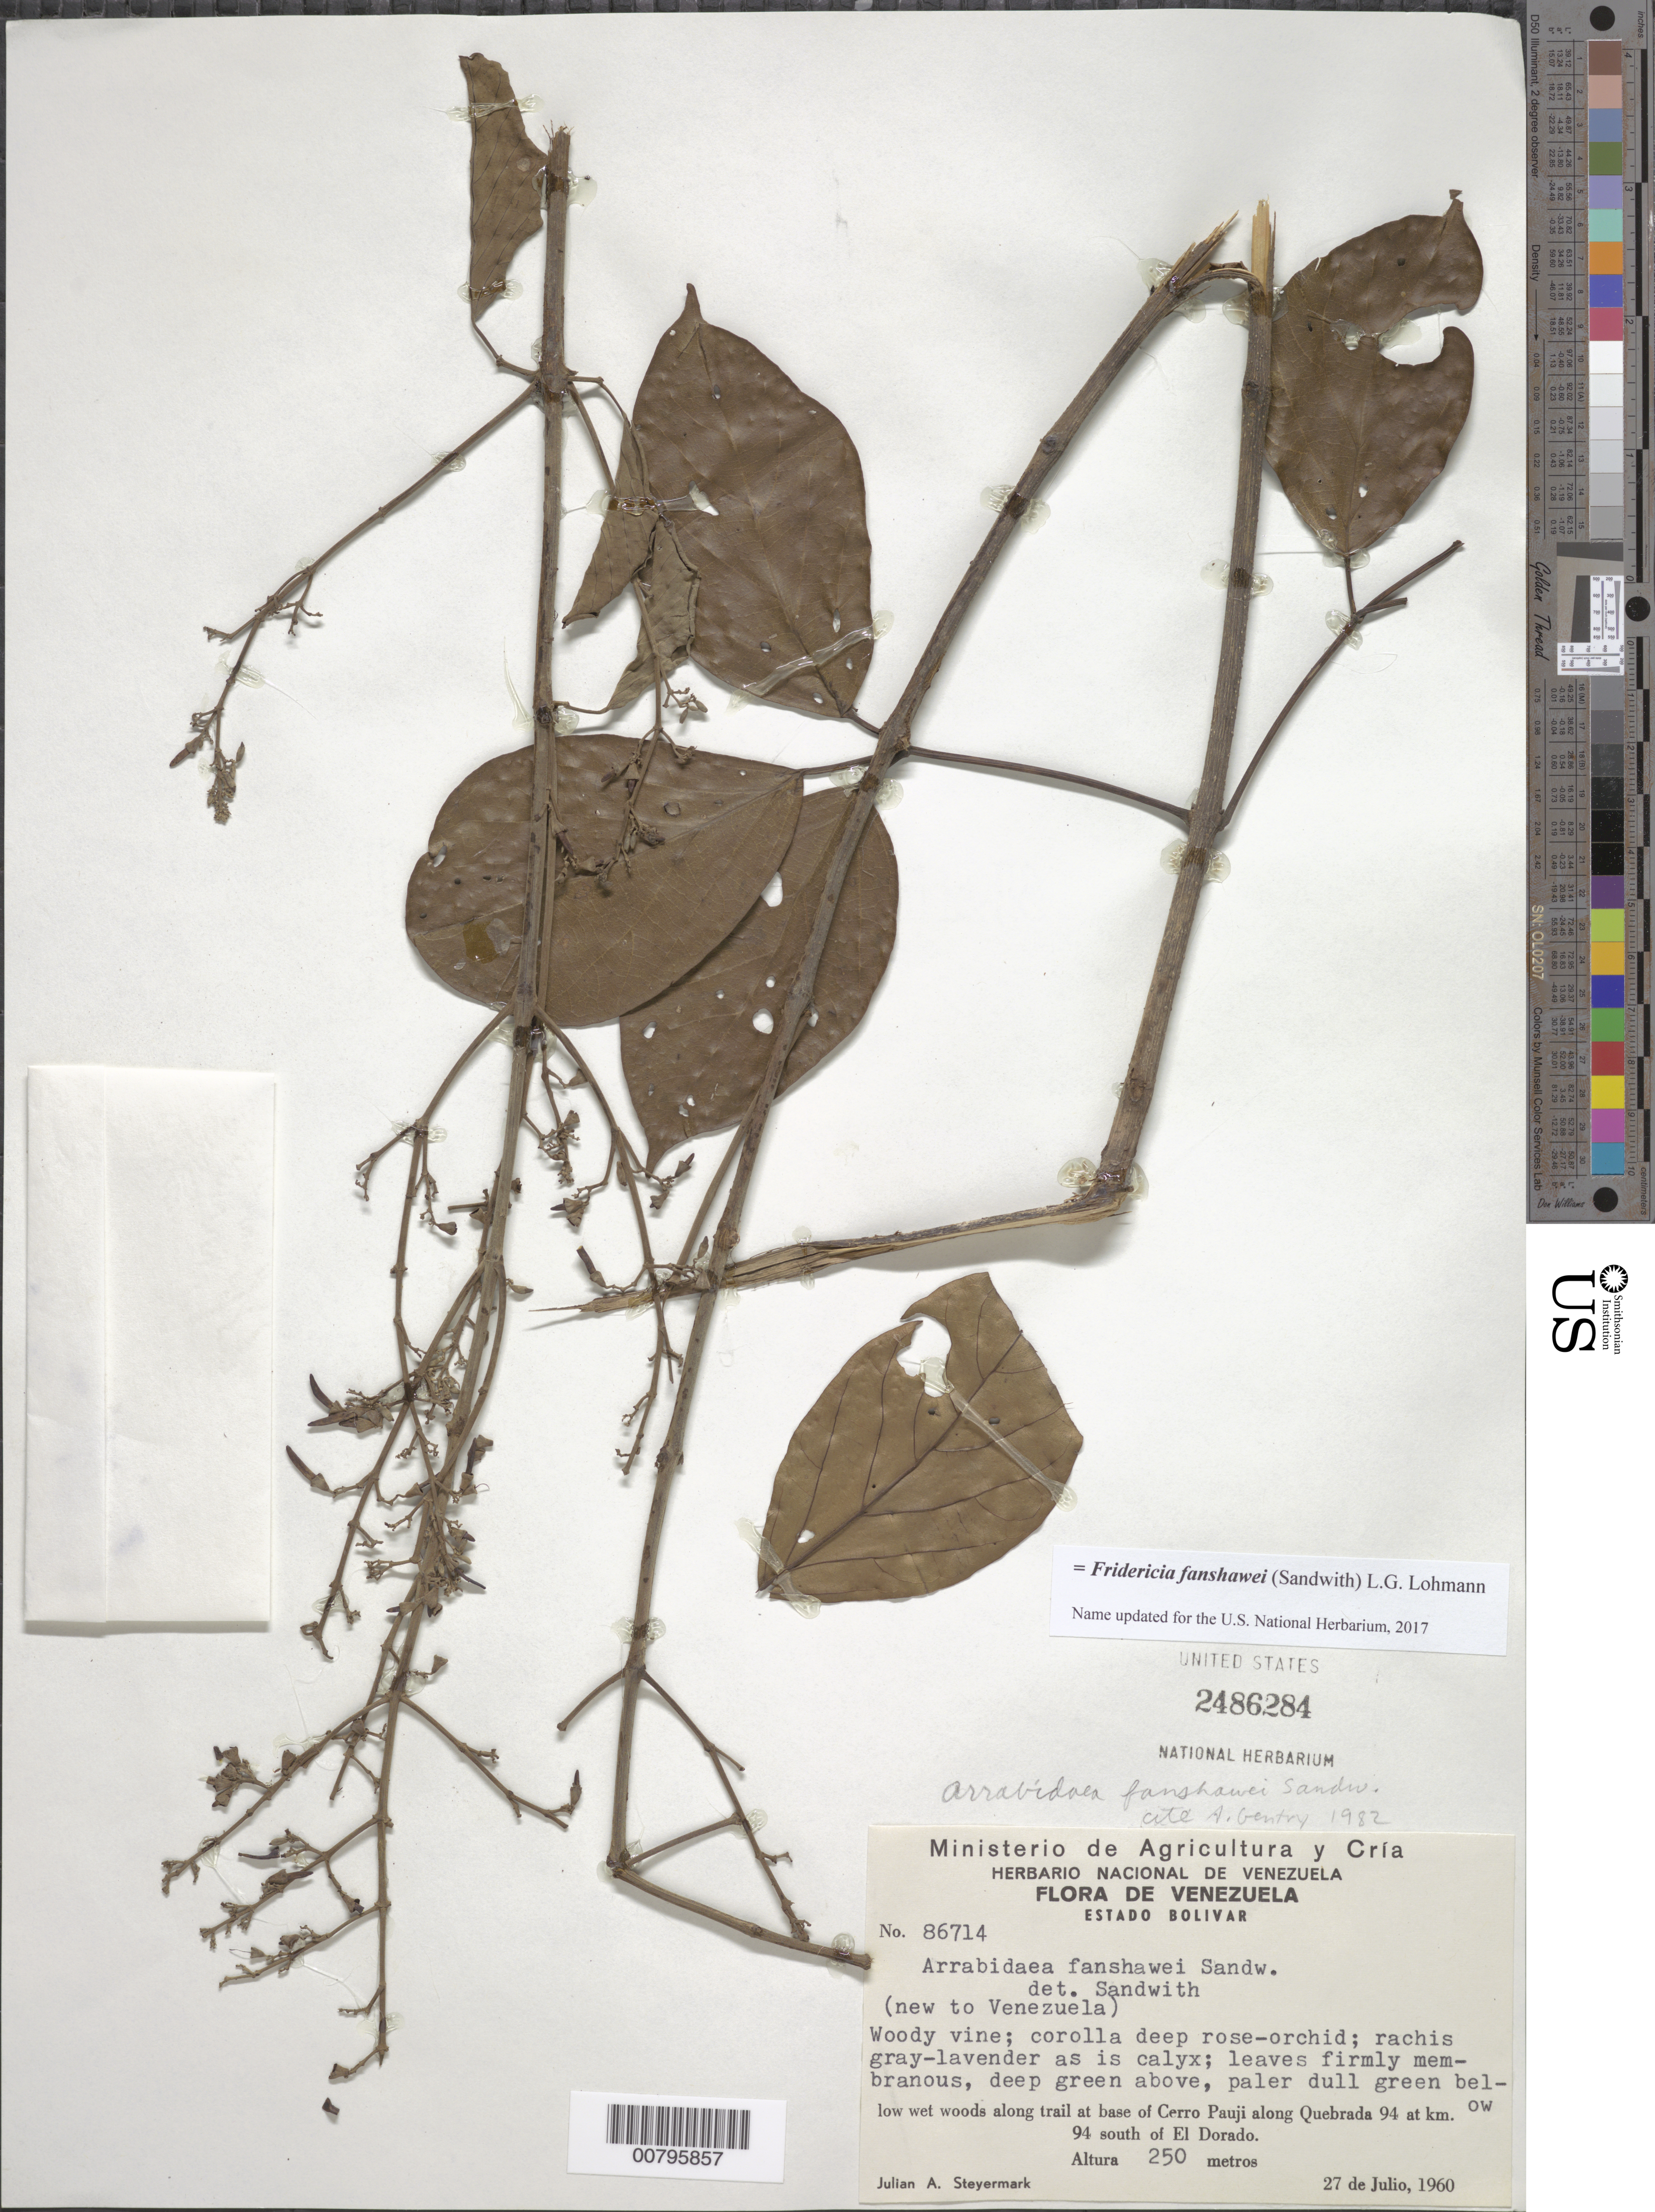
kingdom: Plantae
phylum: Tracheophyta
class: Magnoliopsida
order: Lamiales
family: Bignoniaceae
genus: Fridericia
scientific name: Fridericia fanshawei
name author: (Sandwith) L.G. Lohmann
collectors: J. Steyermark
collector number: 86714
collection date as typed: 27-Jul-60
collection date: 1960-07-27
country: Venezuela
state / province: Bolívar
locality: Cerro Pauji, along Quebrada 94 at km 94 south of El Dorado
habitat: Low wet woods along trail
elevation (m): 290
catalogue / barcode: US 2486284